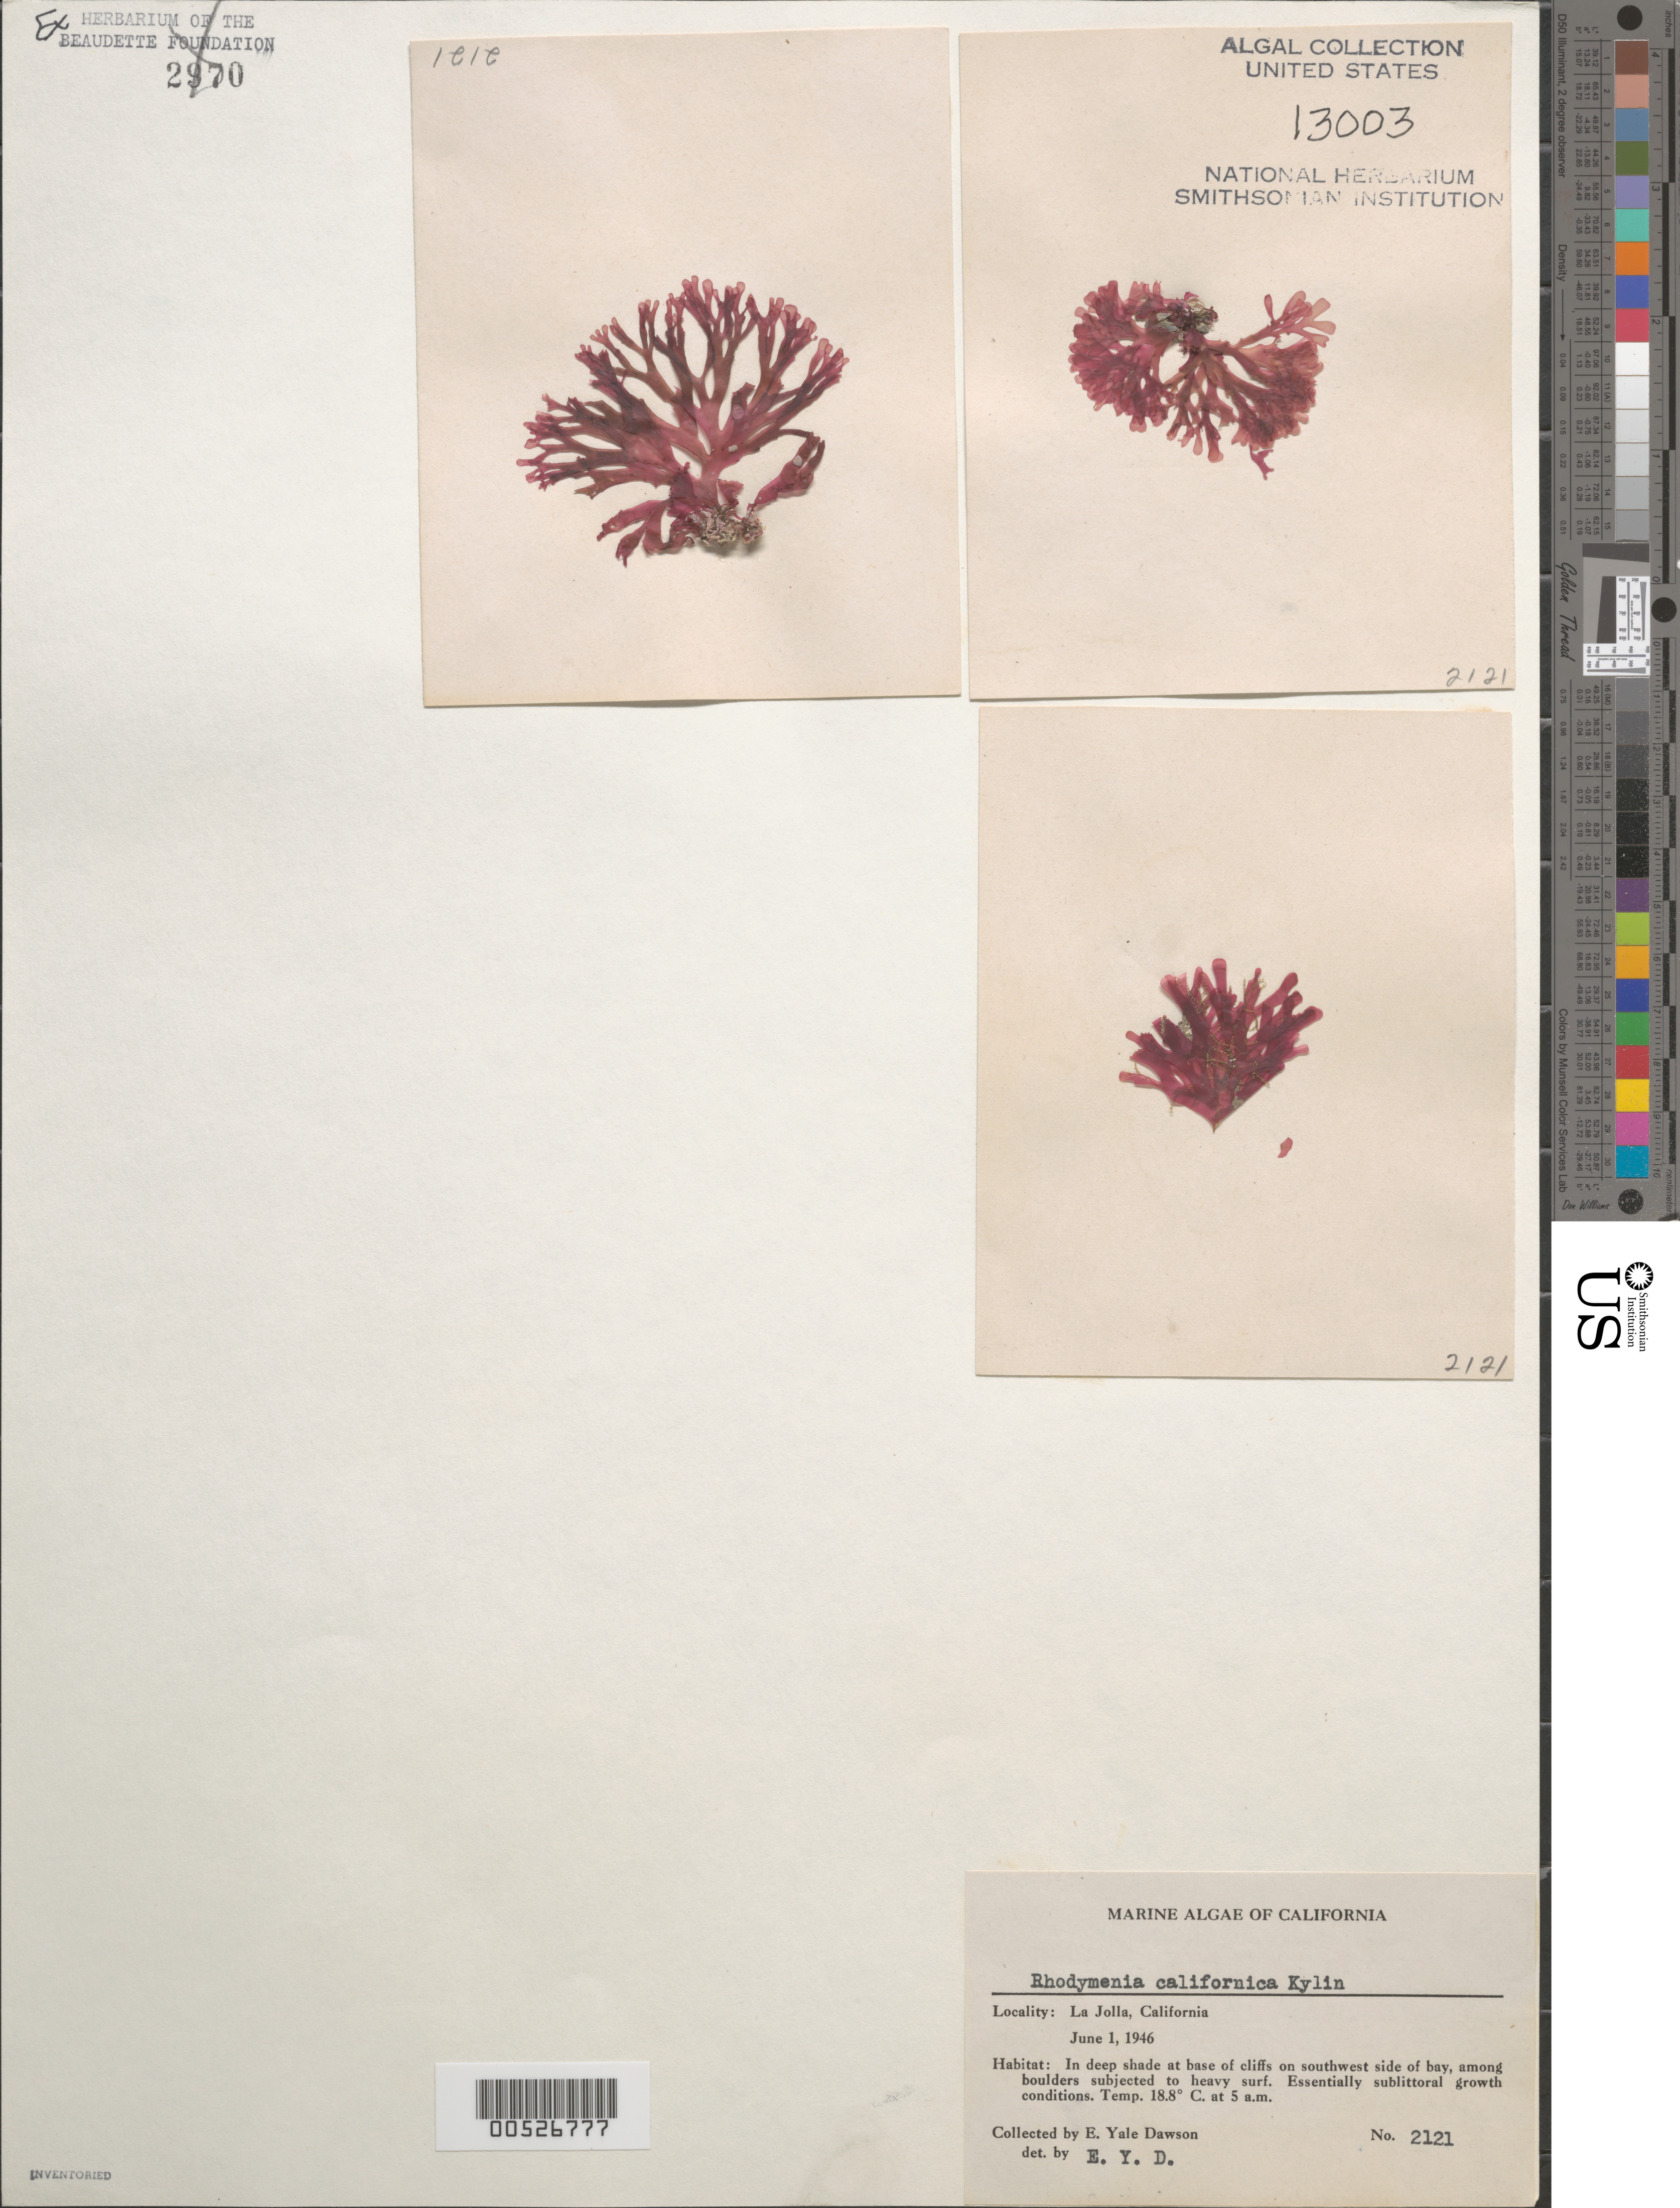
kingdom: Plantae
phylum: Rhodophyta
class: Florideophyceae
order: Rhodymeniales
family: Rhodymeniaceae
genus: Rhodymenia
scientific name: Rhodymenia californica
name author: Kylin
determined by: Dawson, E. Y.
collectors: E. Y. Dawson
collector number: EYD 2121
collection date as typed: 01 Jun 1946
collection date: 1946-06-01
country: United States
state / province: California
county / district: San Diego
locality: La Jolla, southwest La Jolla Bay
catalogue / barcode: US 13003